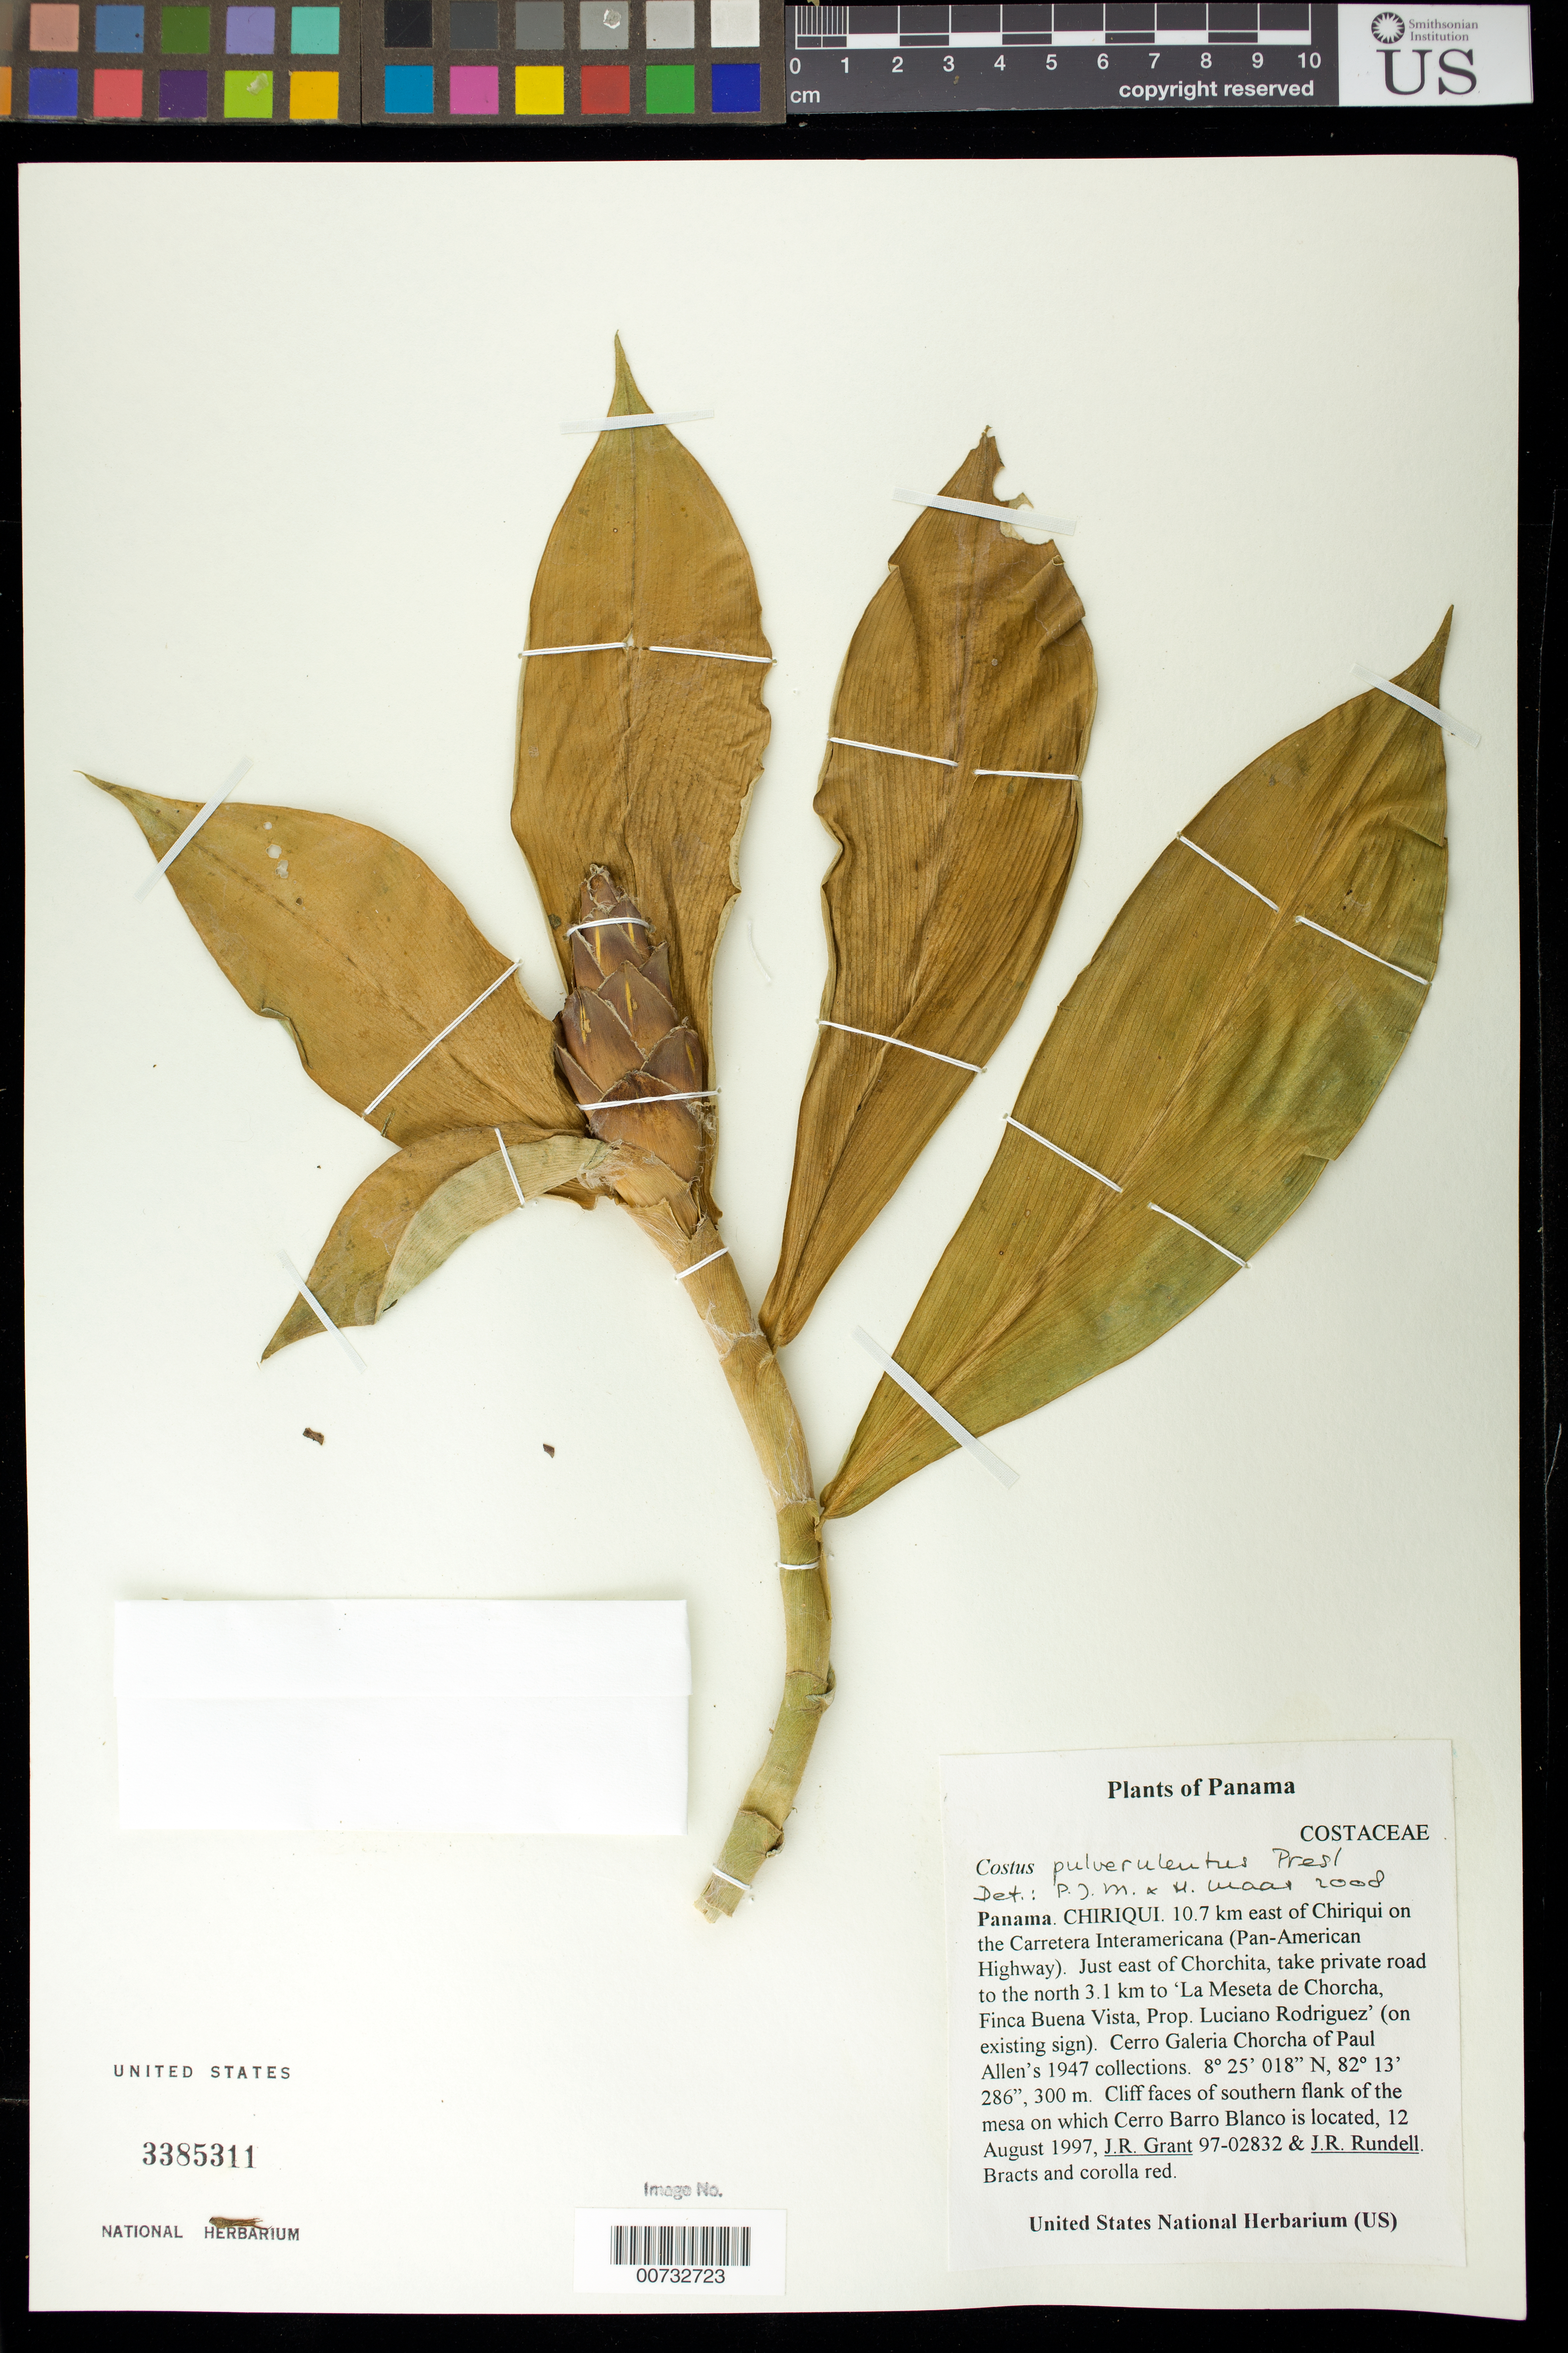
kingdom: Plantae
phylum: Tracheophyta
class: Liliopsida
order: Zingiberales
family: Costaceae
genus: Costus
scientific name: Costus pulverulentus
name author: C. Presl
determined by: Maas, P. J.; Maas van de Kamer, H.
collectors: J. R. Grant & J. R. Rundell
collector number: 97-02832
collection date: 1997-08-12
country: Panama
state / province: Chiriqui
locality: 10.7 km east of Chiriqui on the Carretera Interamericana (Pan-American Highway).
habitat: Cliff faces of southern flank of the mesa on which Cerro Blanco is located.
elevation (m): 300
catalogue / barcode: US 3385311